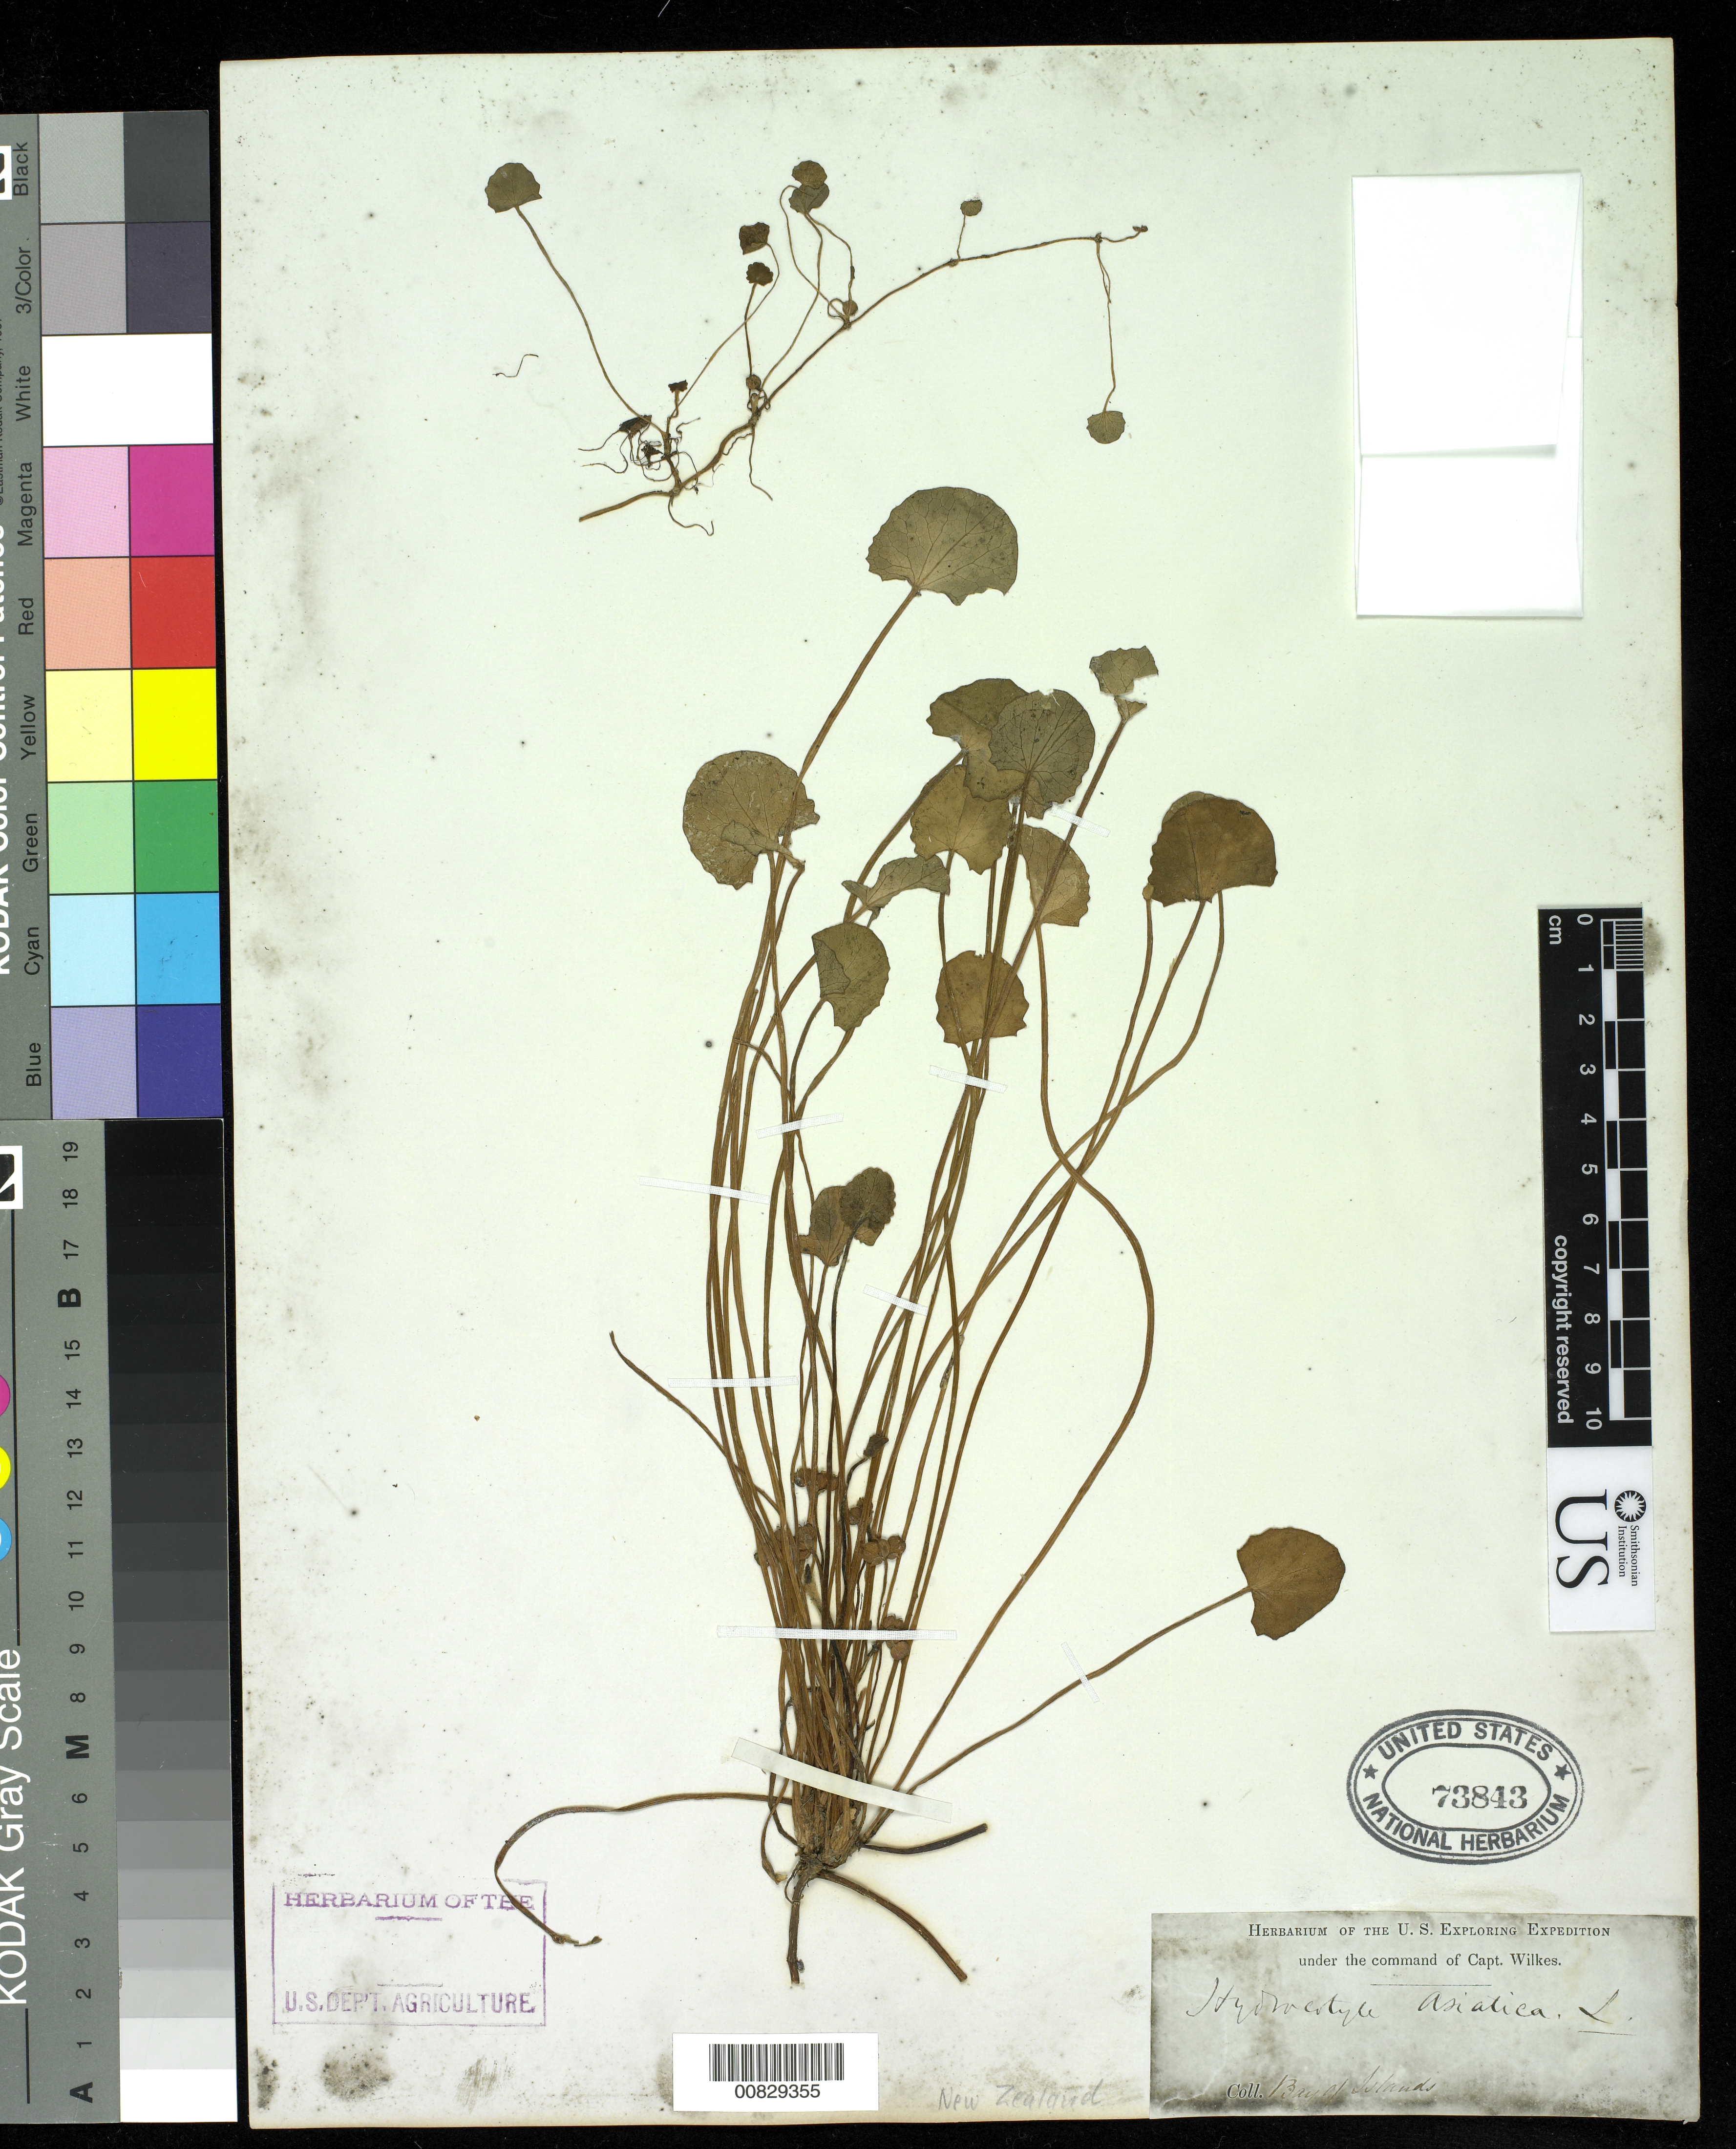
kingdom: Plantae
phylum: Tracheophyta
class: Magnoliopsida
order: Apiales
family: Apiaceae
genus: Centella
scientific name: Centella asiatica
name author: (L.) Urb.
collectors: Wilkes Explor. Exped.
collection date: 1838/1842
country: New Zealand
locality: Bay of Islands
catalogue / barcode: US 73843